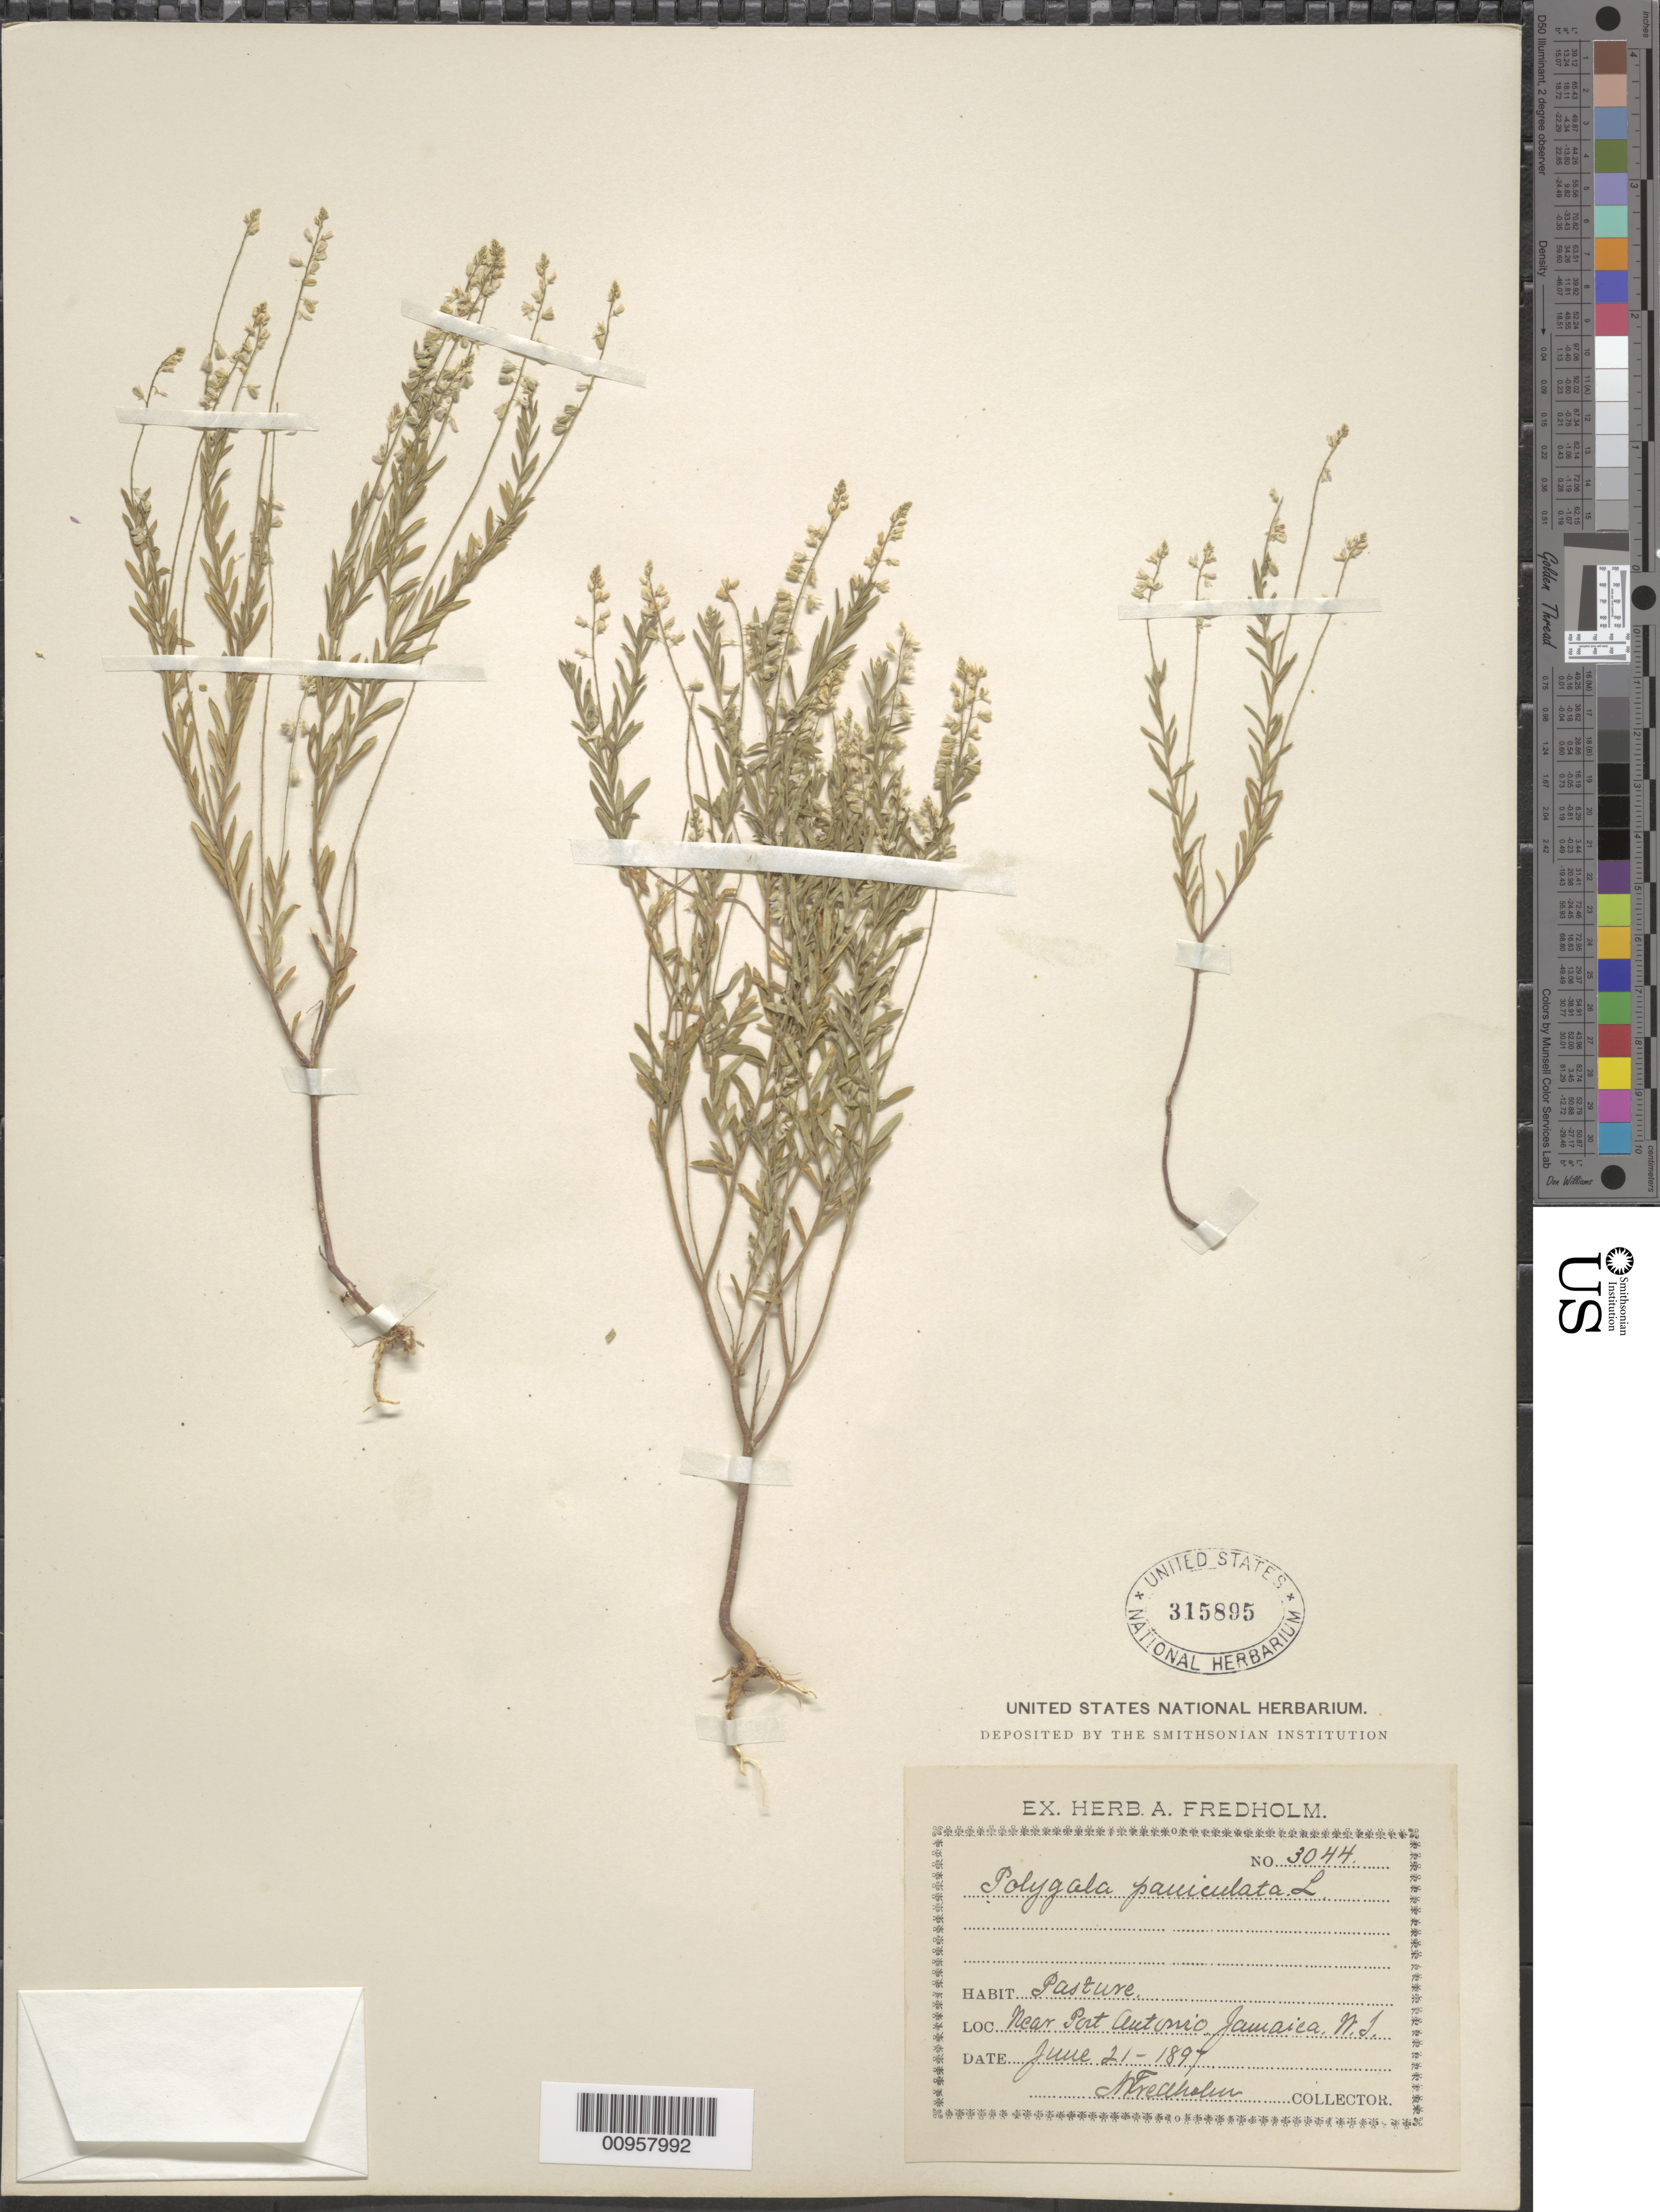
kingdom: Plantae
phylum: Tracheophyta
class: Magnoliopsida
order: Fabales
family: Polygalaceae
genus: Polygala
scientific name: Polygala paniculata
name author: L.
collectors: A. Fredholm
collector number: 3044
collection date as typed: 22 Jun 1897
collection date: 1897-06-22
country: Jamaica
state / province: Portland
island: Jamaica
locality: Near Port Antonio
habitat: Pasture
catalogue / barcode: US 315895